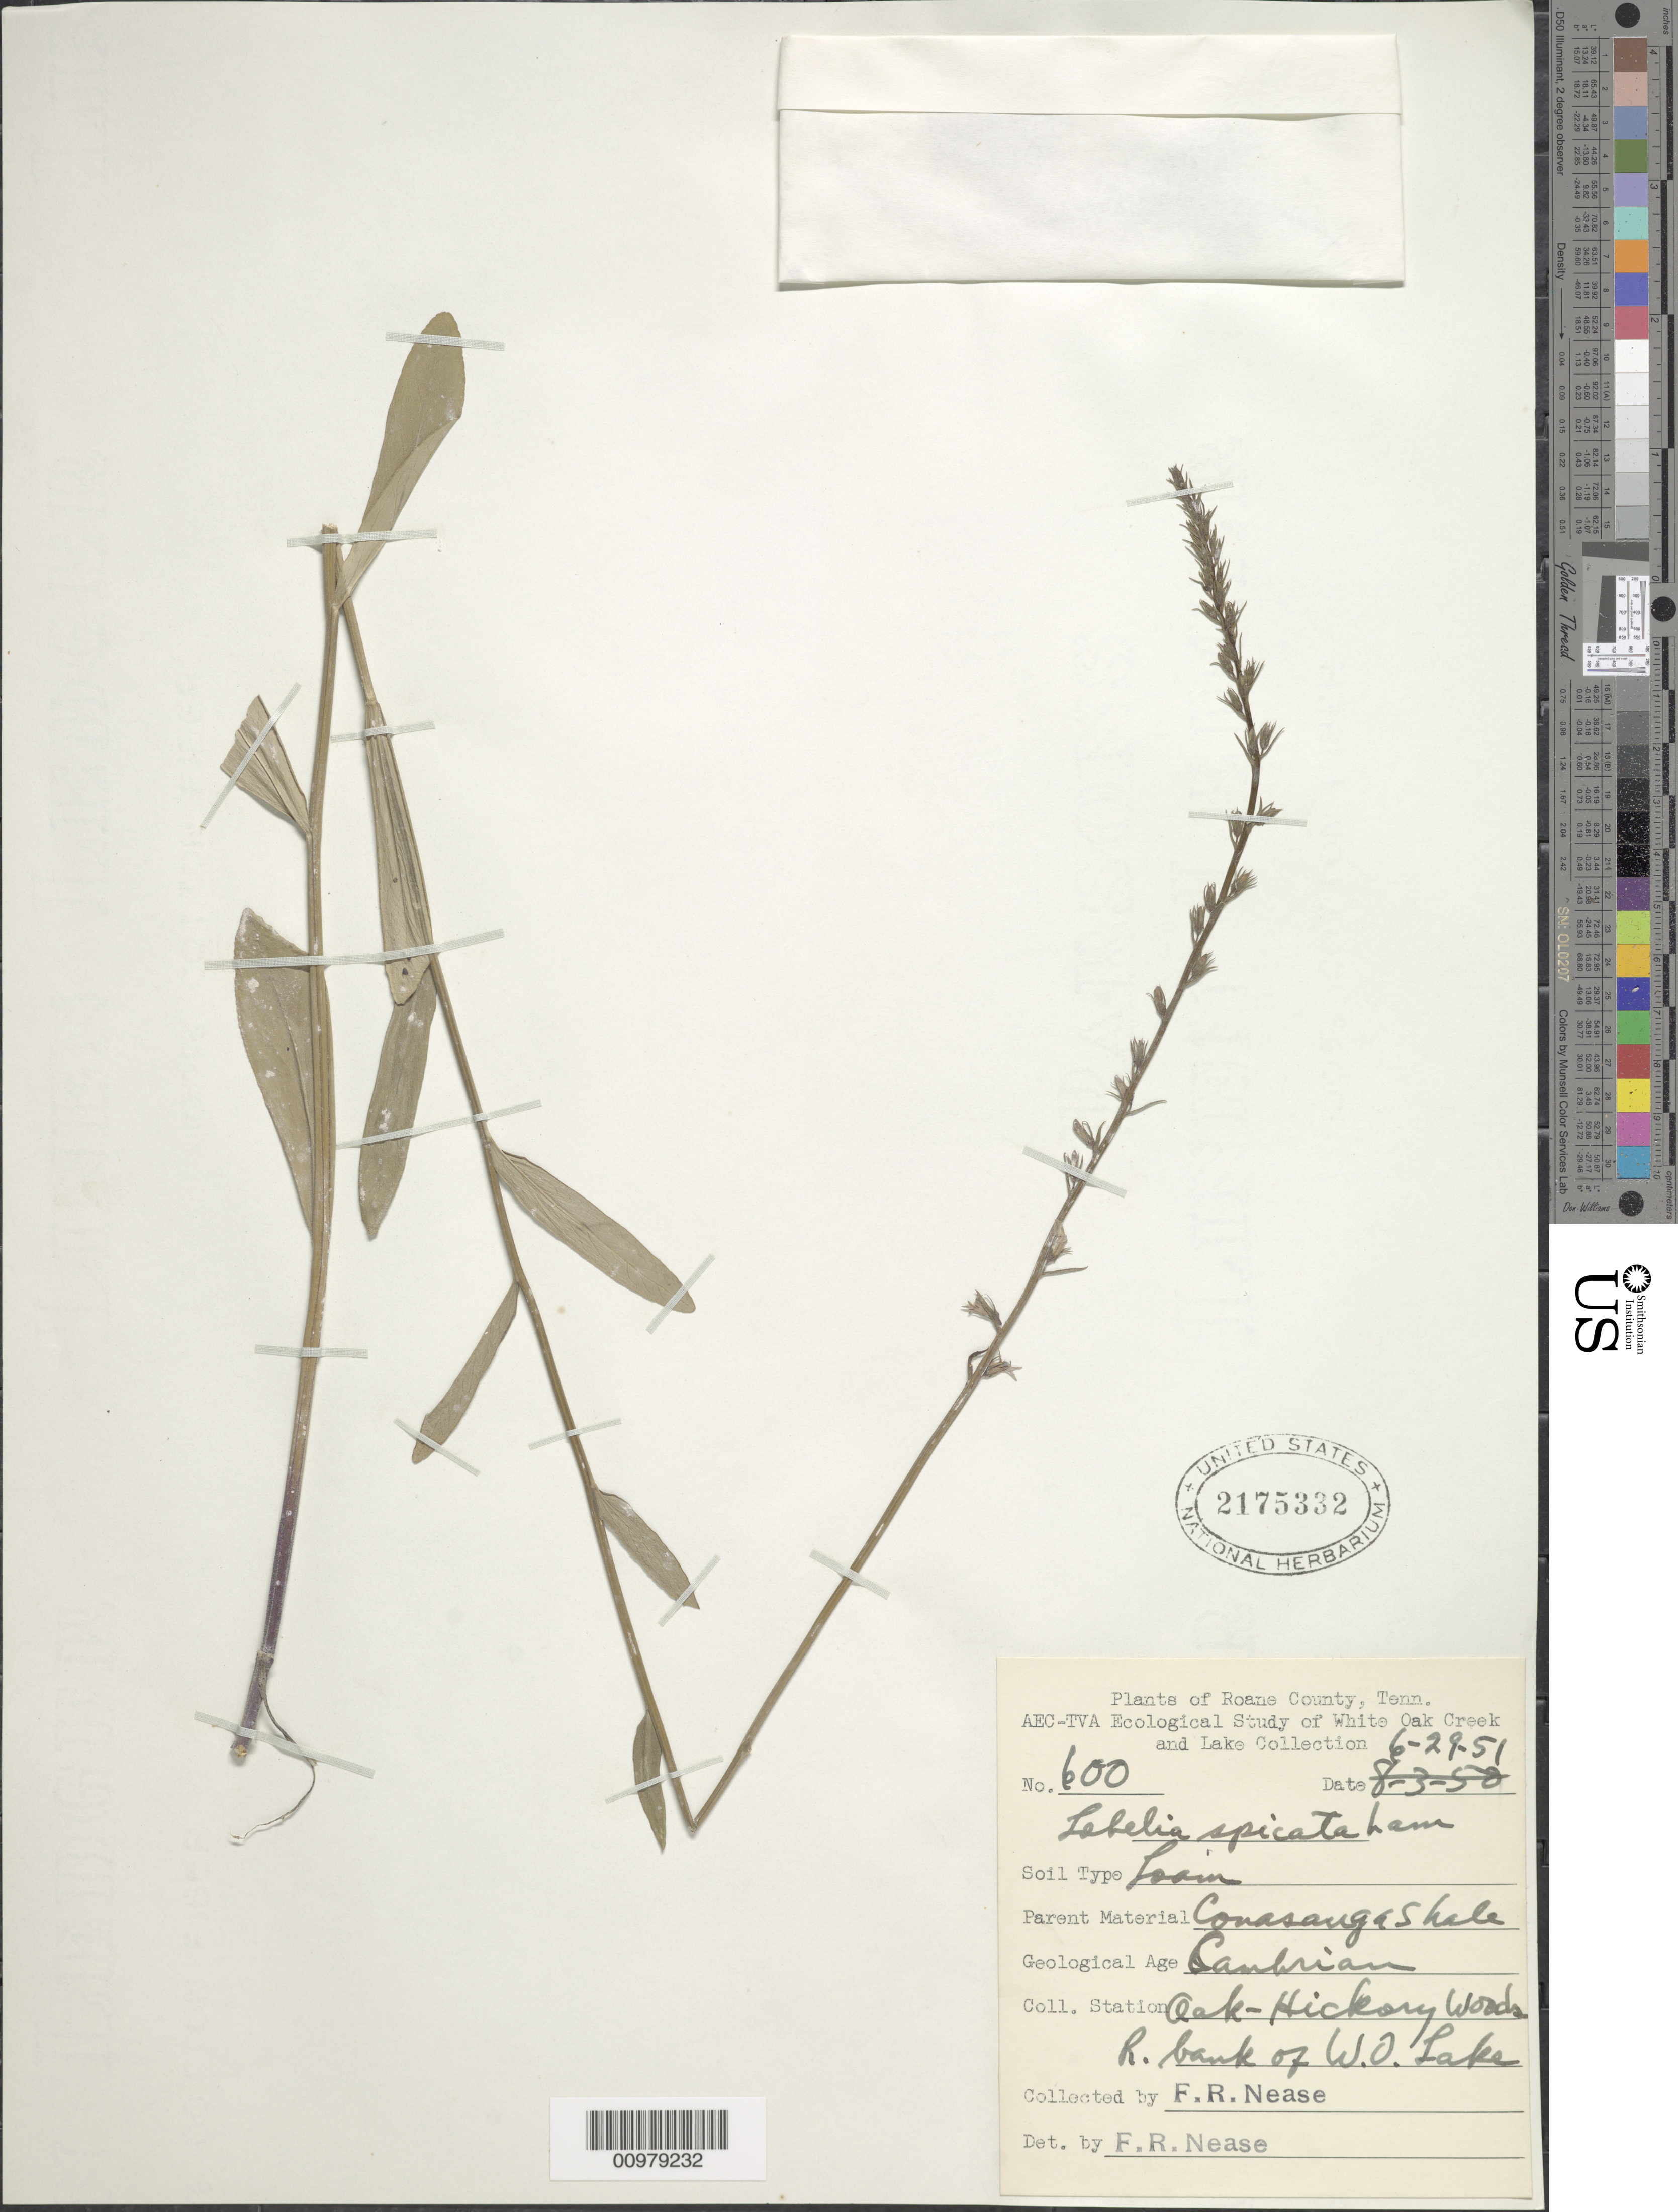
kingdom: Plantae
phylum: Tracheophyta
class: Magnoliopsida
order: Asterales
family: Campanulaceae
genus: Lobelia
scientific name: Lobelia spicata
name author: Lam.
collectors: F. Nease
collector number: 600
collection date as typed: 6-29-51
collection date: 1951-06-29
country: United States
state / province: Tennessee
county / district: Roane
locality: R bank of White Oak Lake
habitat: oak-hickory woods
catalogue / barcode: US 2175332